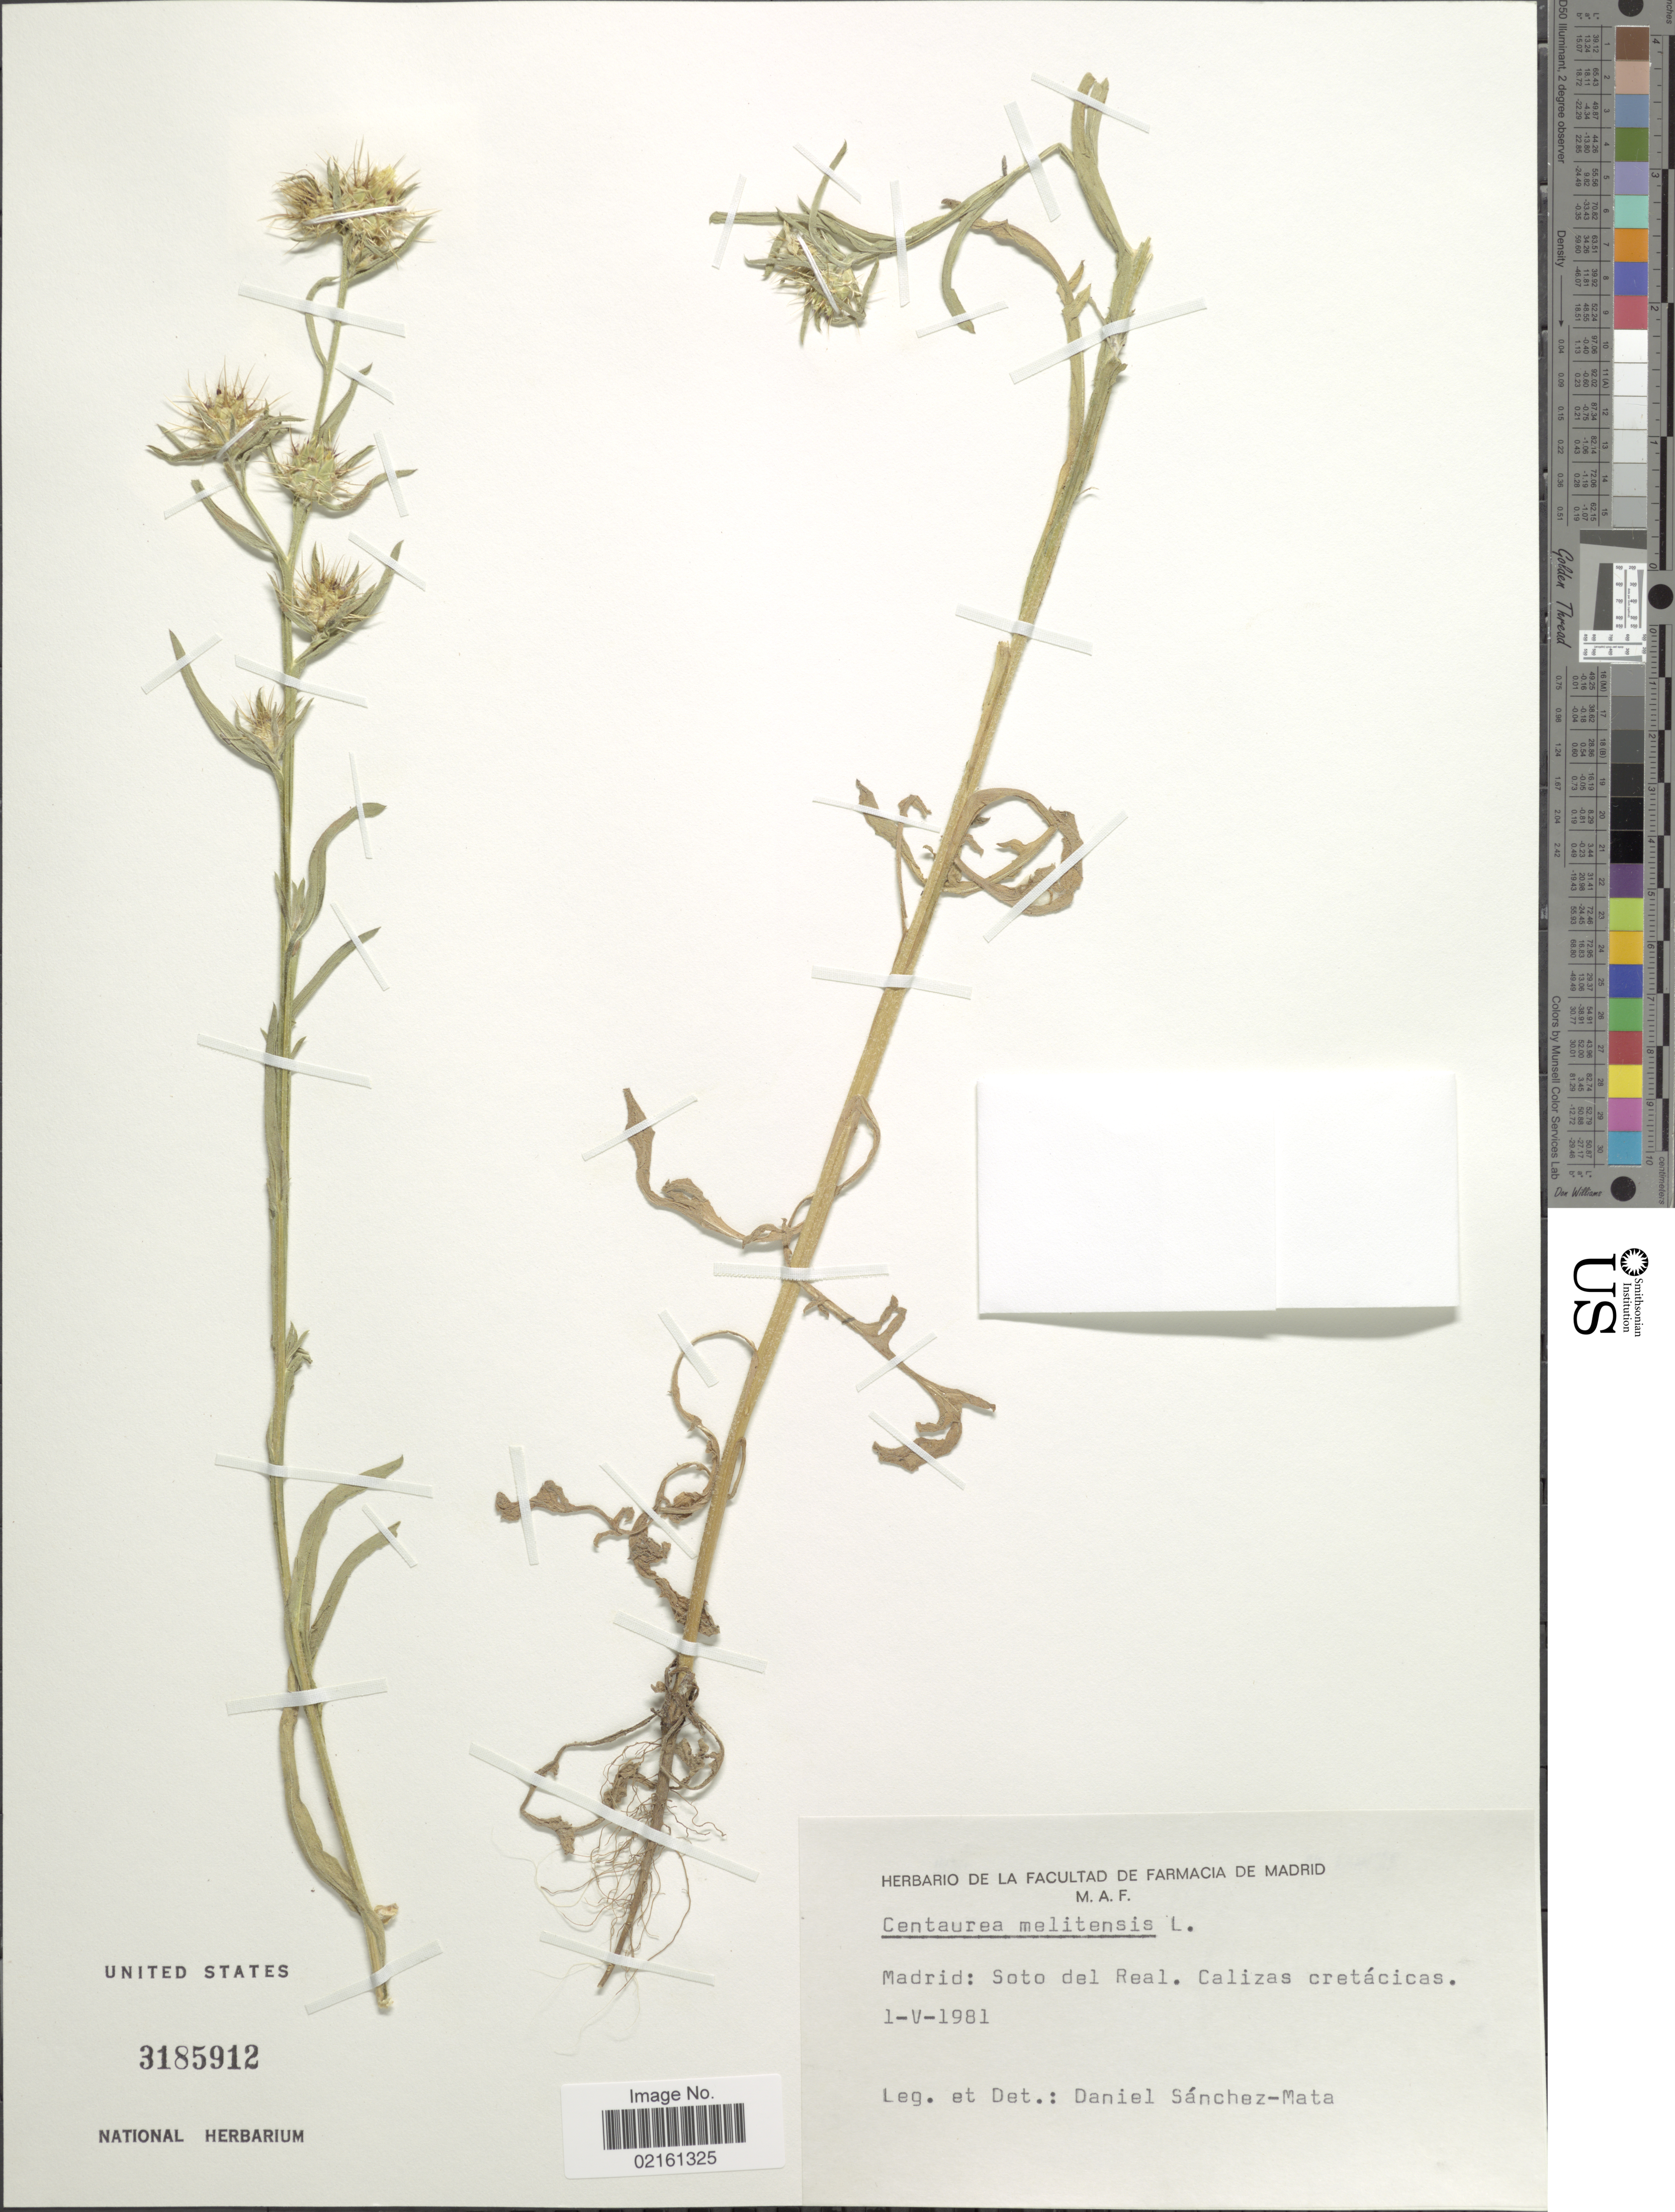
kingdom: Plantae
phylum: Tracheophyta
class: Magnoliopsida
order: Asterales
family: Asteraceae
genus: Centaurea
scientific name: Centaurea melitensis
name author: L.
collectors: D. Sánchez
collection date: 1981-05-01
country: Spain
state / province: Madrid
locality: Soto del Real, Calizas cretacicas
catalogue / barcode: US 3185912